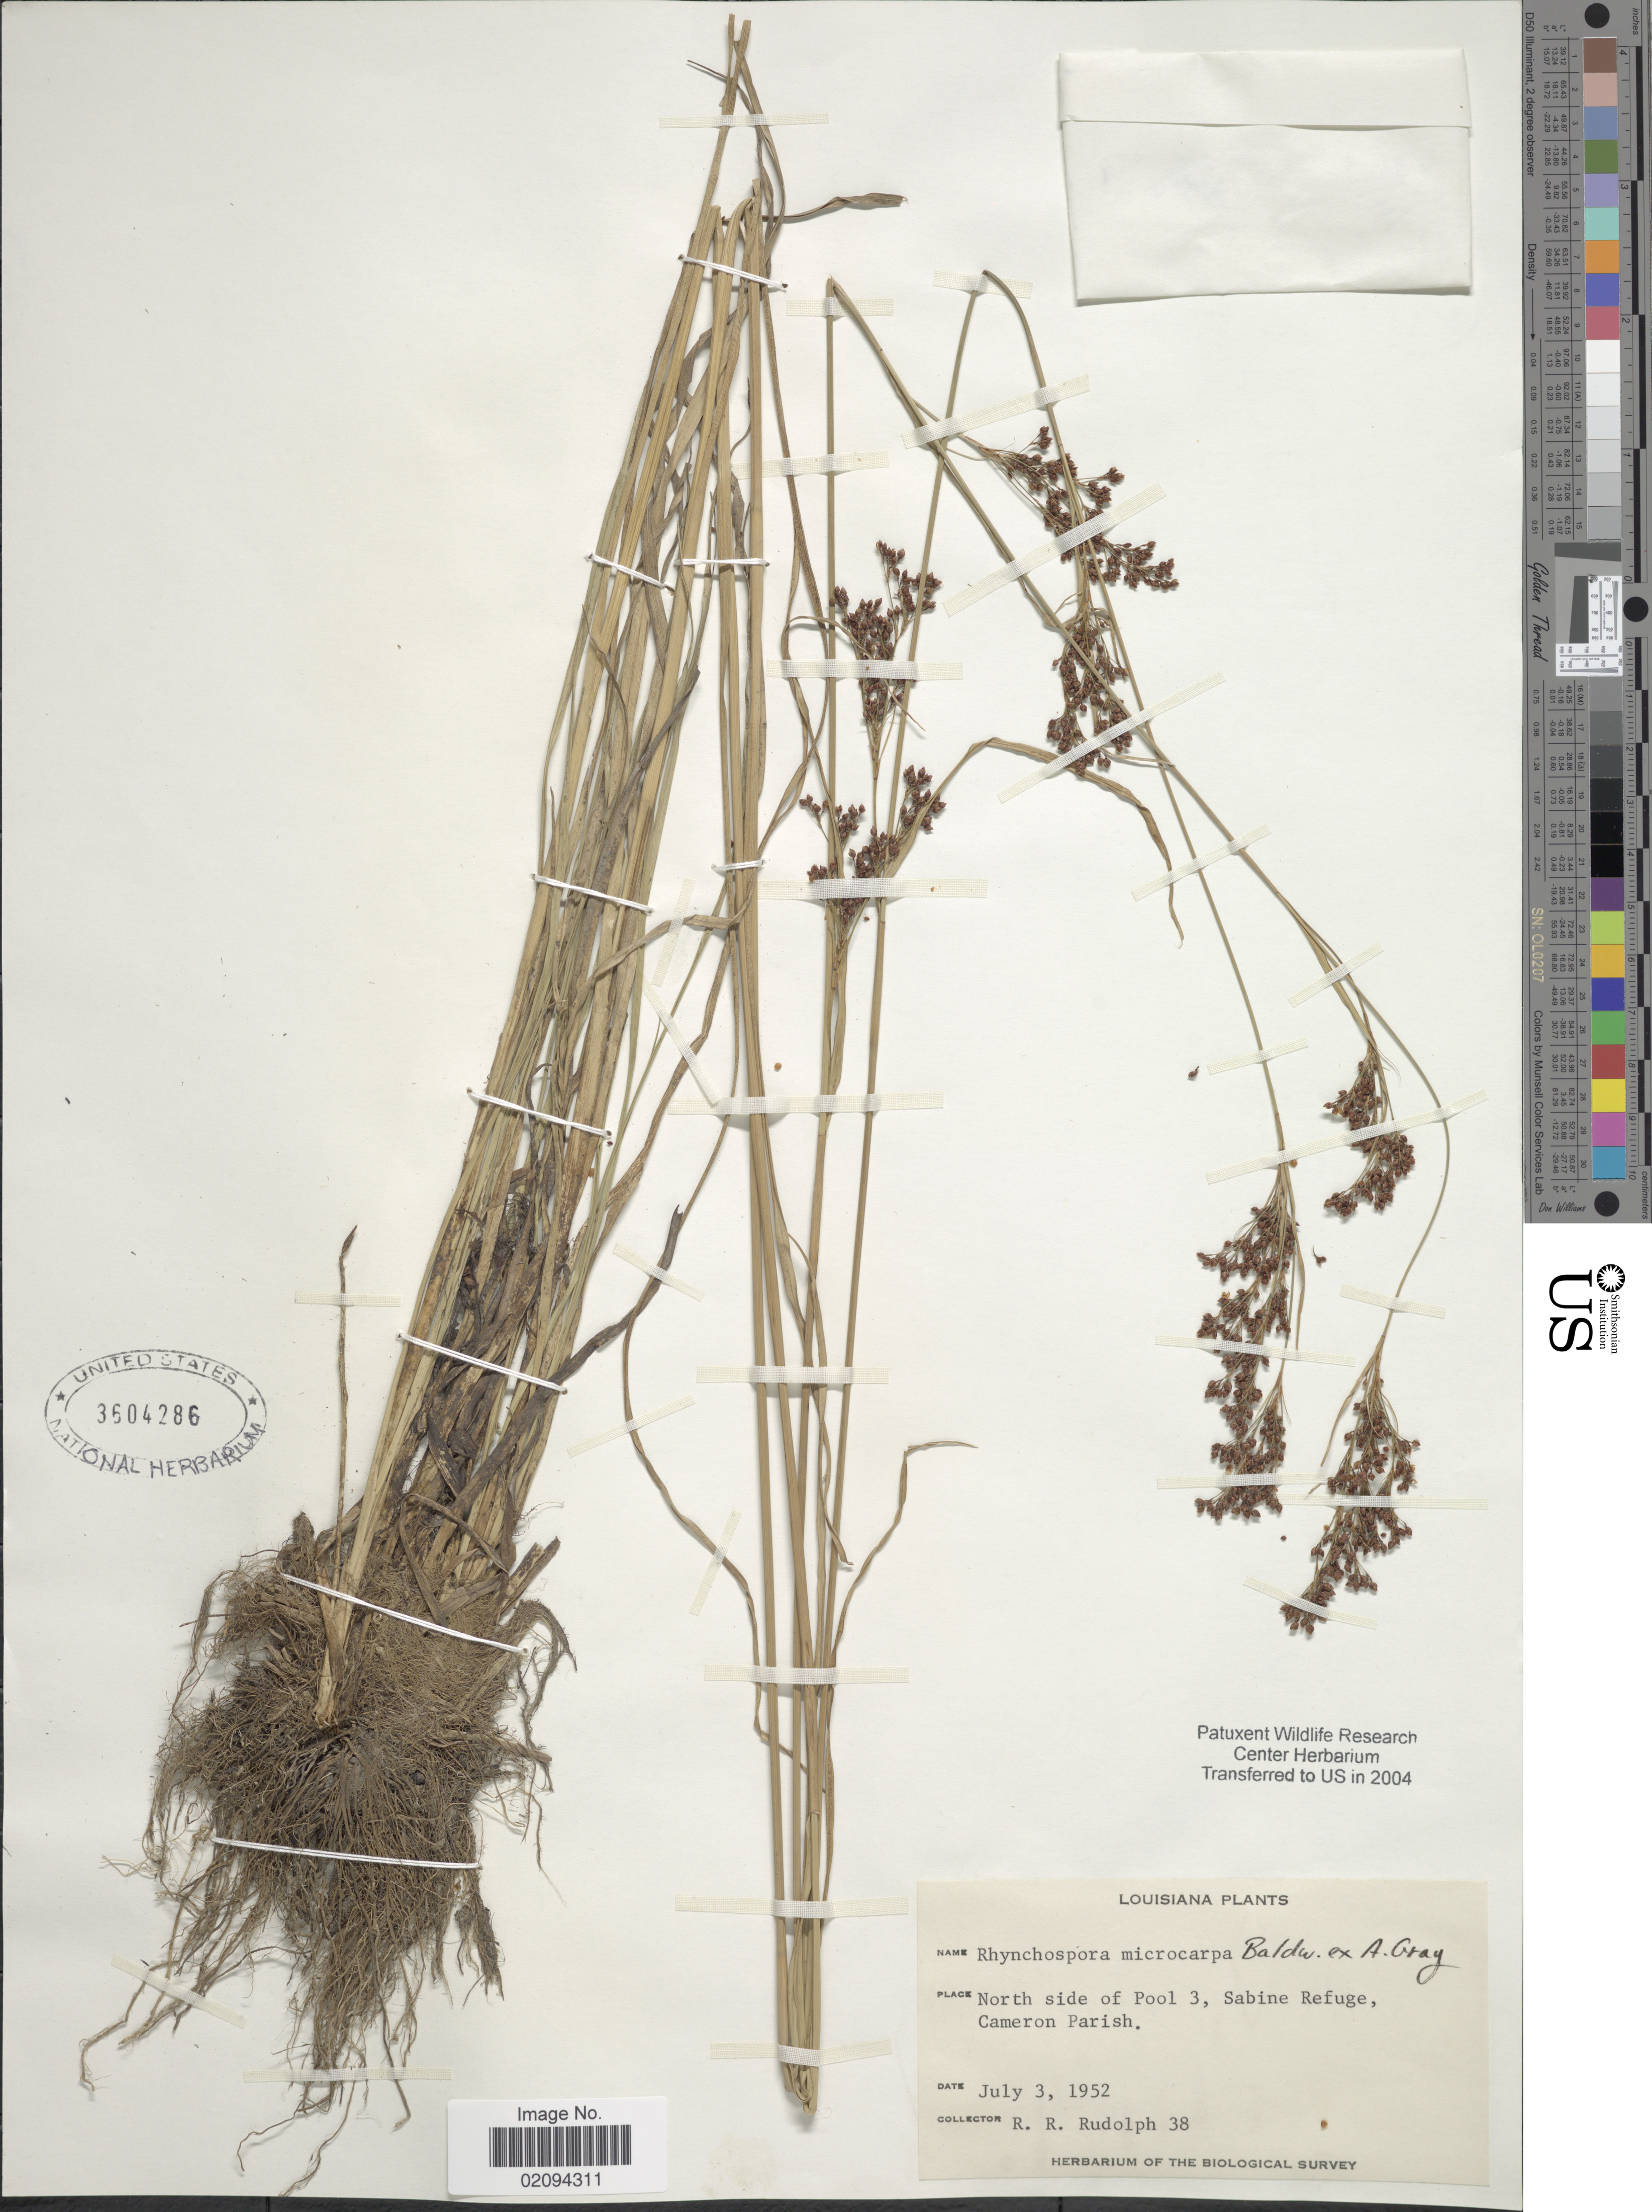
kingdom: Plantae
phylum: Tracheophyta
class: Liliopsida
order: Poales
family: Cyperaceae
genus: Rhynchospora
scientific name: Rhynchospora microcarpa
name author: Baldwin ex A. Gray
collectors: R. Rudolph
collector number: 38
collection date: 1952-07-03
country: United States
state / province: Louisiana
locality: North side of Pool 3, Sabine Refuge, Cameron Parish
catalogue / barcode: US 3604286